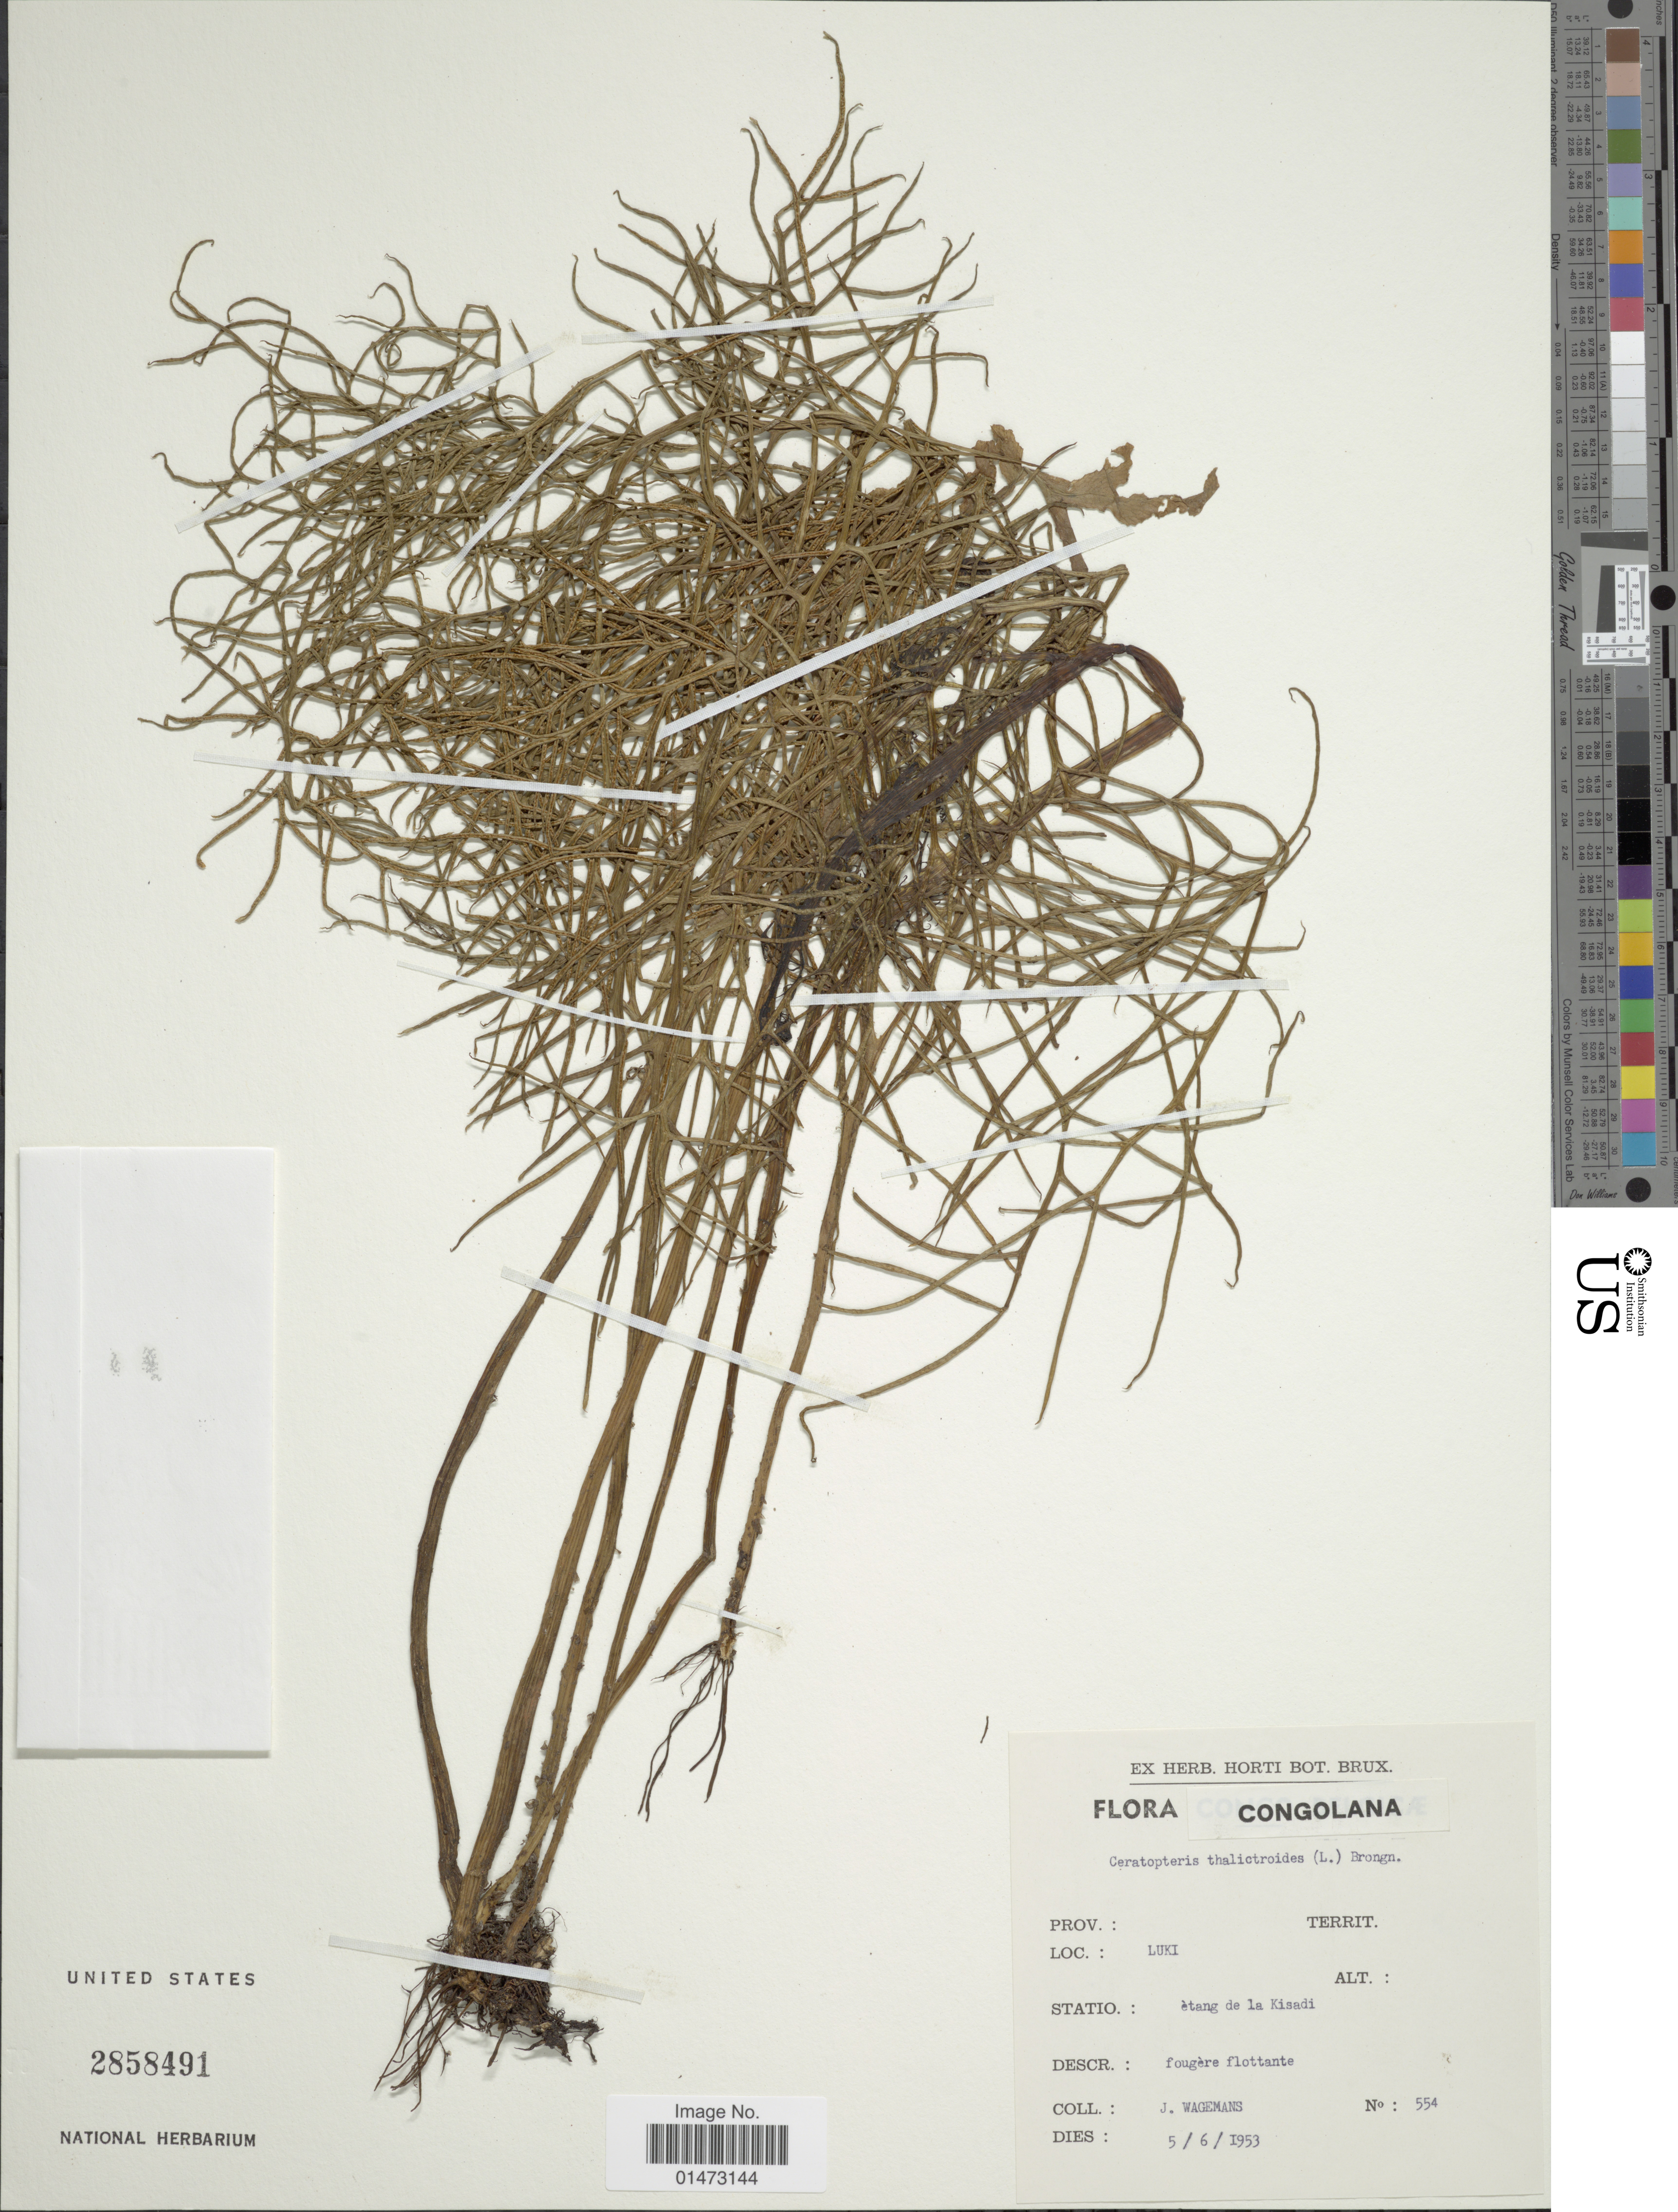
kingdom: Plantae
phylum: Tracheophyta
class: Polypodiopsida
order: Polypodiales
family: Pteridaceae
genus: Ceratopteris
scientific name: Ceratopteris thalictroides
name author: (L.) Brongn.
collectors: J. Wagemans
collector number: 554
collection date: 1953-06-05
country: Congo, Democratic Republic of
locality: Luki, ètang de la Kisadi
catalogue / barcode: US 2858491